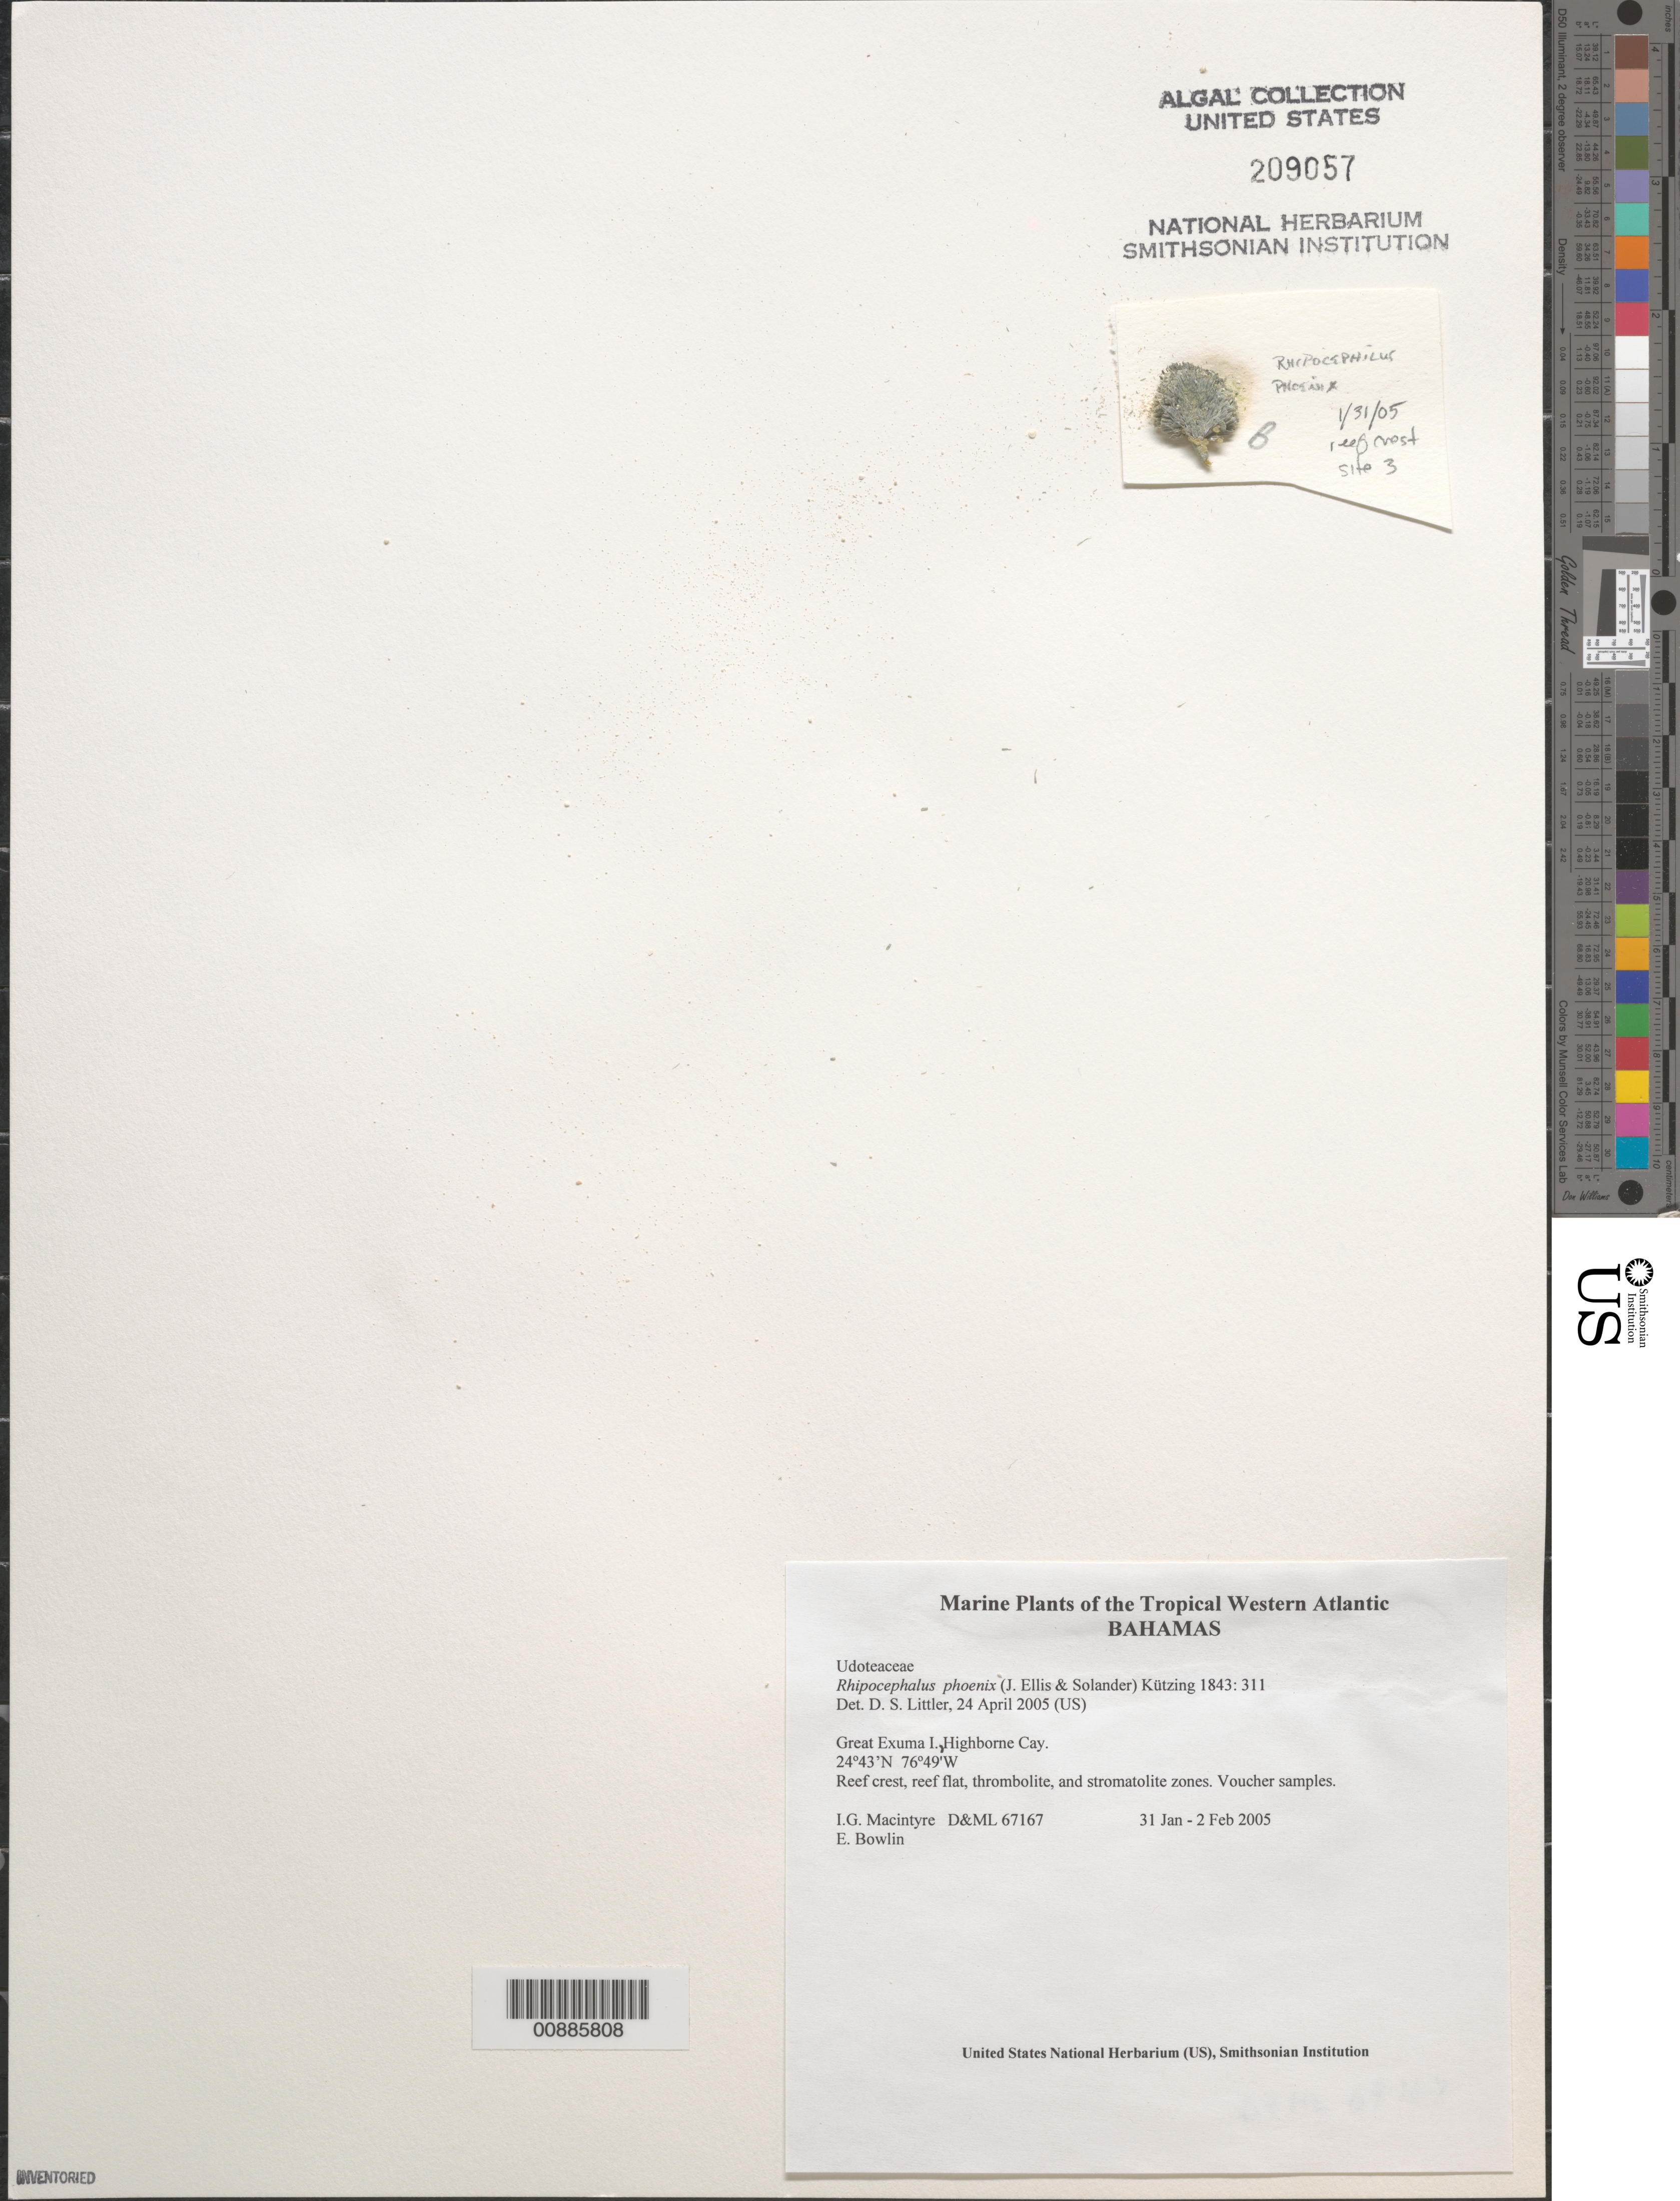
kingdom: Plantae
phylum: Chlorophyta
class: Ulvophyceae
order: Bryopsidales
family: Udoteaceae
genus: Rhipocephalus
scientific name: Rhipocephalus phoenix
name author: (J. Ellis & Sol.) Kütz.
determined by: Littler, D. S.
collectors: I. Macintyre & E. Bowlin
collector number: D&ML 67167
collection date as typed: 31 Jan 2005 to 02 Feb 2005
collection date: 2005-01-31/2005-02-02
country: Bahamas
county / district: Exuma District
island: Great Exuma Island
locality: Highborne Cay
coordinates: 24 43' N, 76 49' W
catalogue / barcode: US 209057